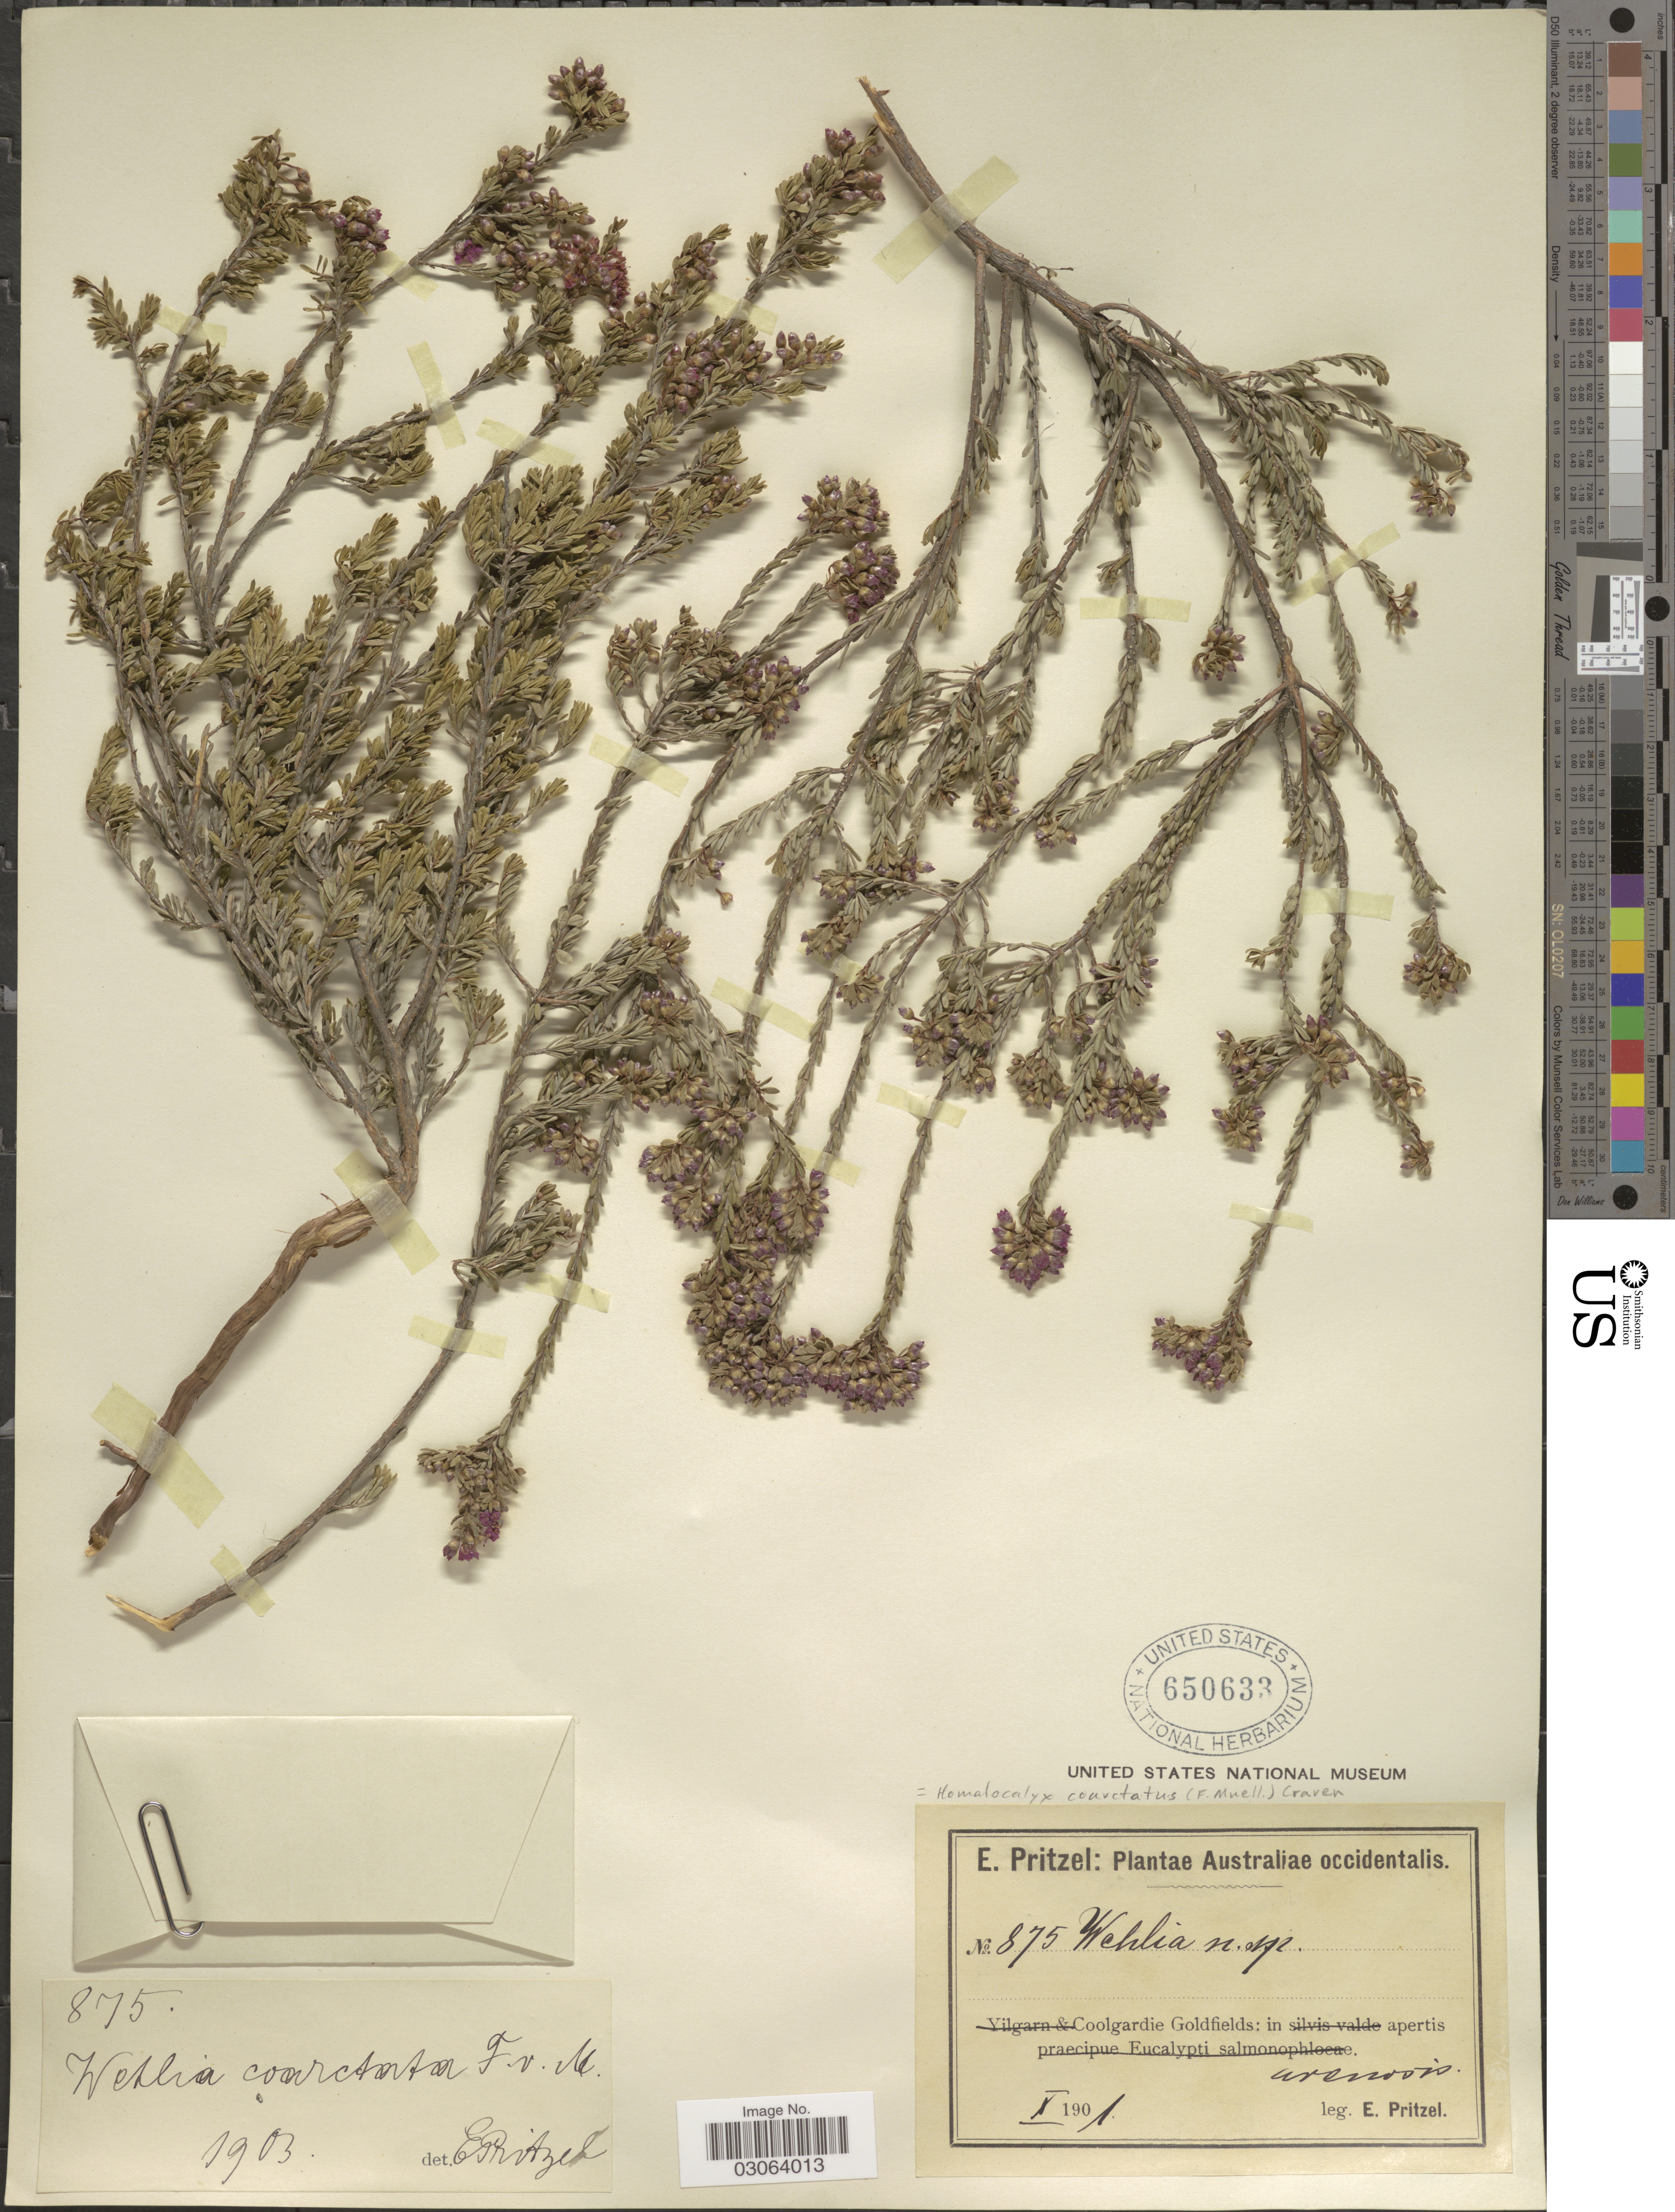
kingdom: Plantae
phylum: Tracheophyta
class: Magnoliopsida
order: Myrtales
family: Myrtaceae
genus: Homalocalyx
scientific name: Homalocalyx coarctatus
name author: (F. Muell.) Craven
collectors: E. G. Pritzel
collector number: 875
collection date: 1901-10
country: Australia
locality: Australiae occidentalis, Coolgardie Goldfields: in apertis.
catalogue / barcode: US 650633